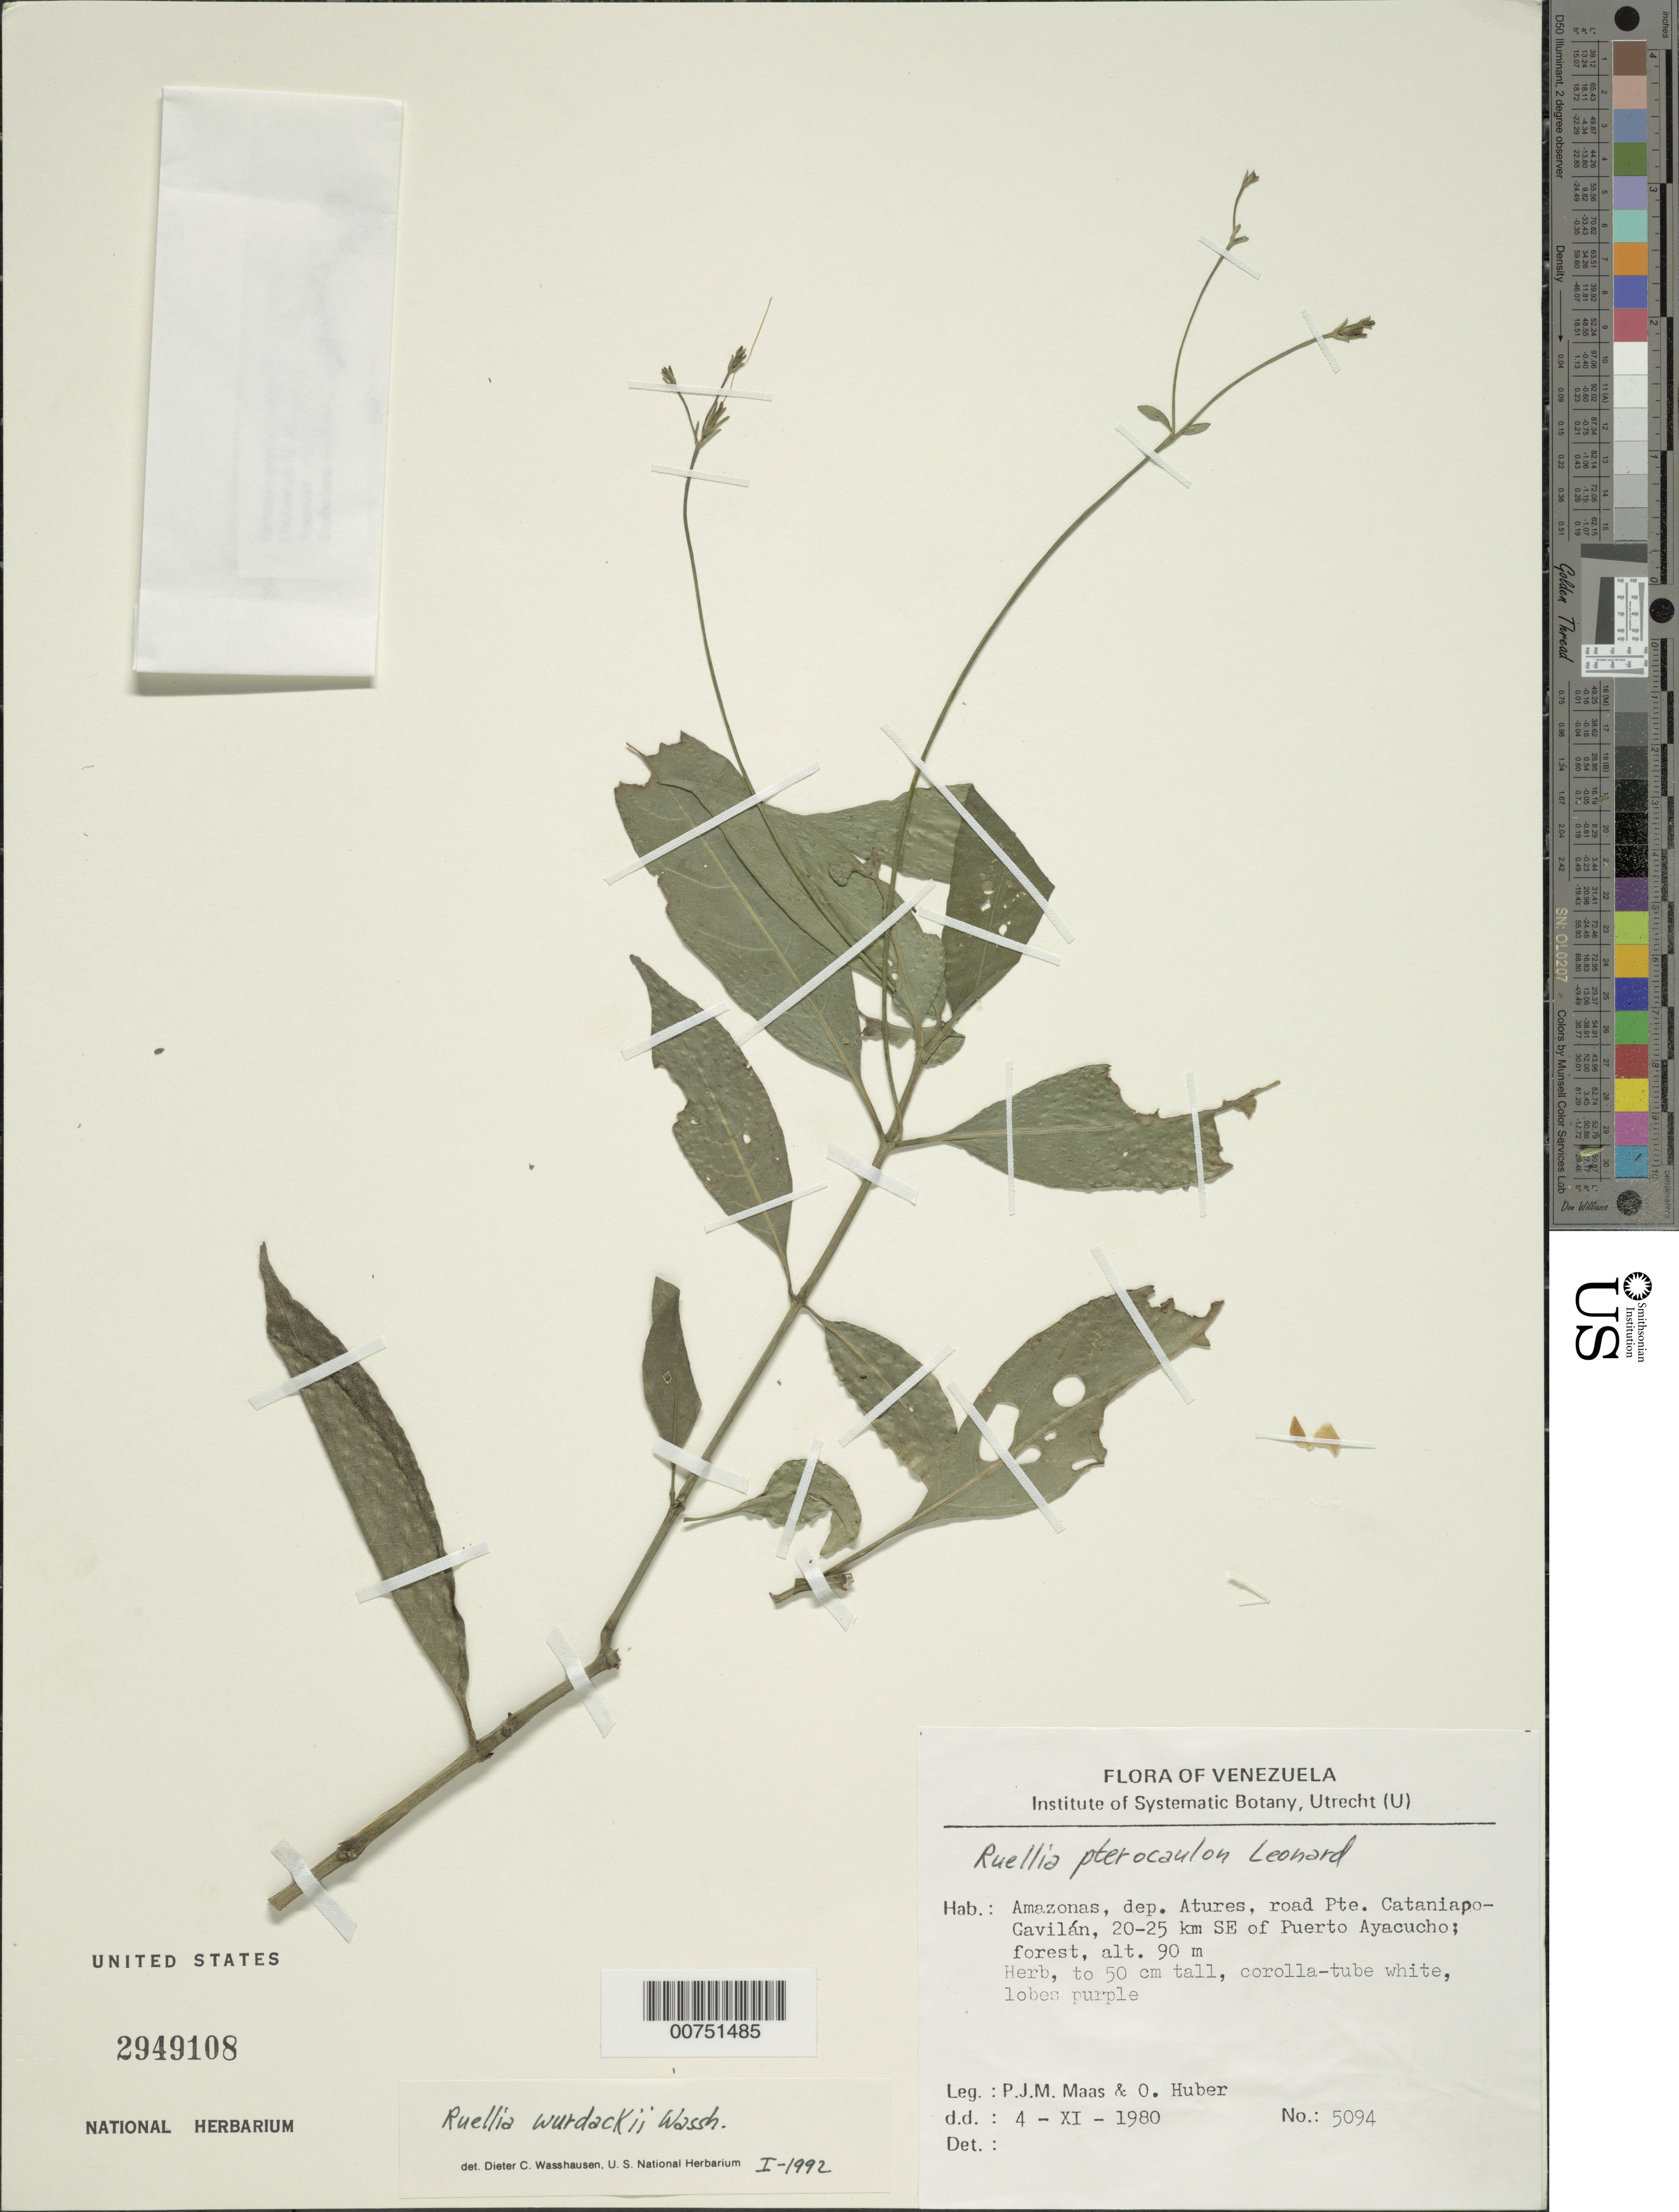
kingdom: Plantae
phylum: Tracheophyta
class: Magnoliopsida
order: Lamiales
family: Acanthaceae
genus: Ruellia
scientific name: Ruellia wurdackii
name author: Wassh.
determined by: Wasshausen, Dieter C., (BOT), Smithsonian Institution - National Museum of Natural History (UNITED STATES)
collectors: P. Maas & O. Huber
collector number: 5094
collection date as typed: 4-Nov-80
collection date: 1980-11-04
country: Venezuela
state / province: Amazonas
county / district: Atures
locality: Pte. Cataniapo-Gavílan road, 20-25 km SE of Pto Ayacucho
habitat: Forest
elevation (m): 90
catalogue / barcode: US 2949108